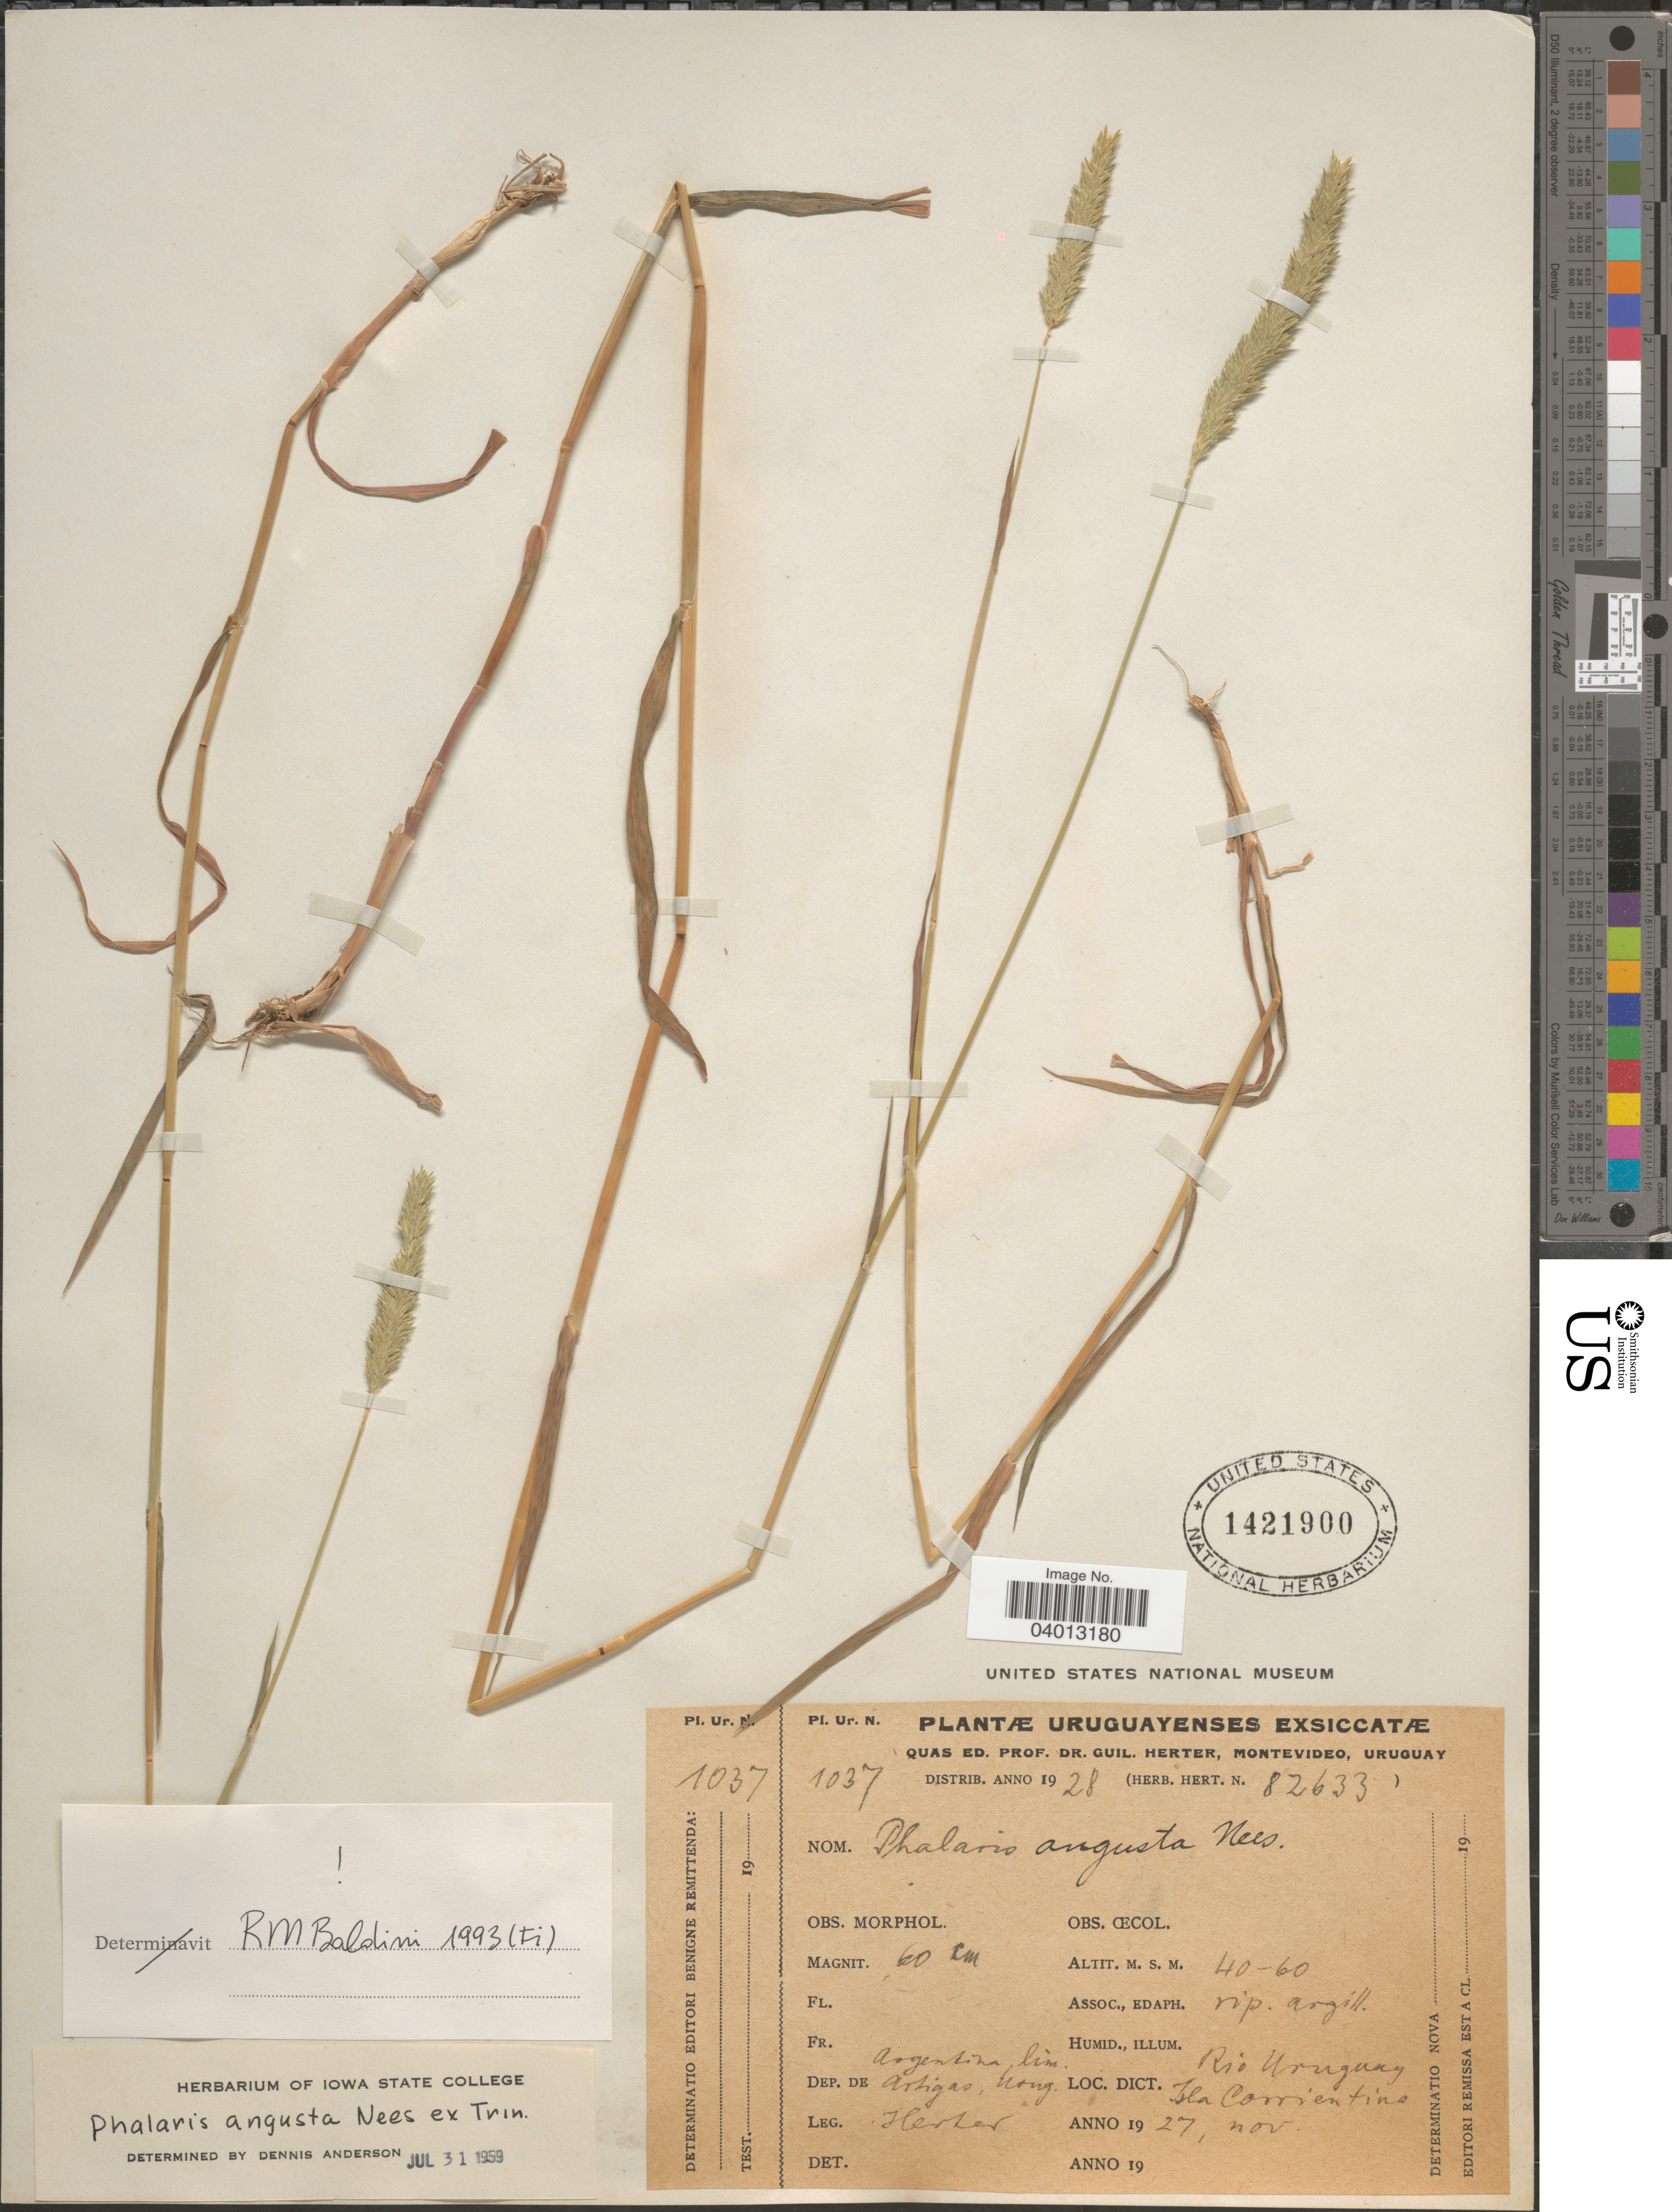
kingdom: Plantae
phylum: Tracheophyta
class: Liliopsida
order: Poales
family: Poaceae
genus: Phalaris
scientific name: Phalaris angusta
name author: Nees ex Trin.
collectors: G. Herter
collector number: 1037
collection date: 1927-11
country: Uruguay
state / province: Artigas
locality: Dep. de Artigas. Rio Uruguay. Dict. Isla Corrientina.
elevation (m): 40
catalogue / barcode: US 1421900